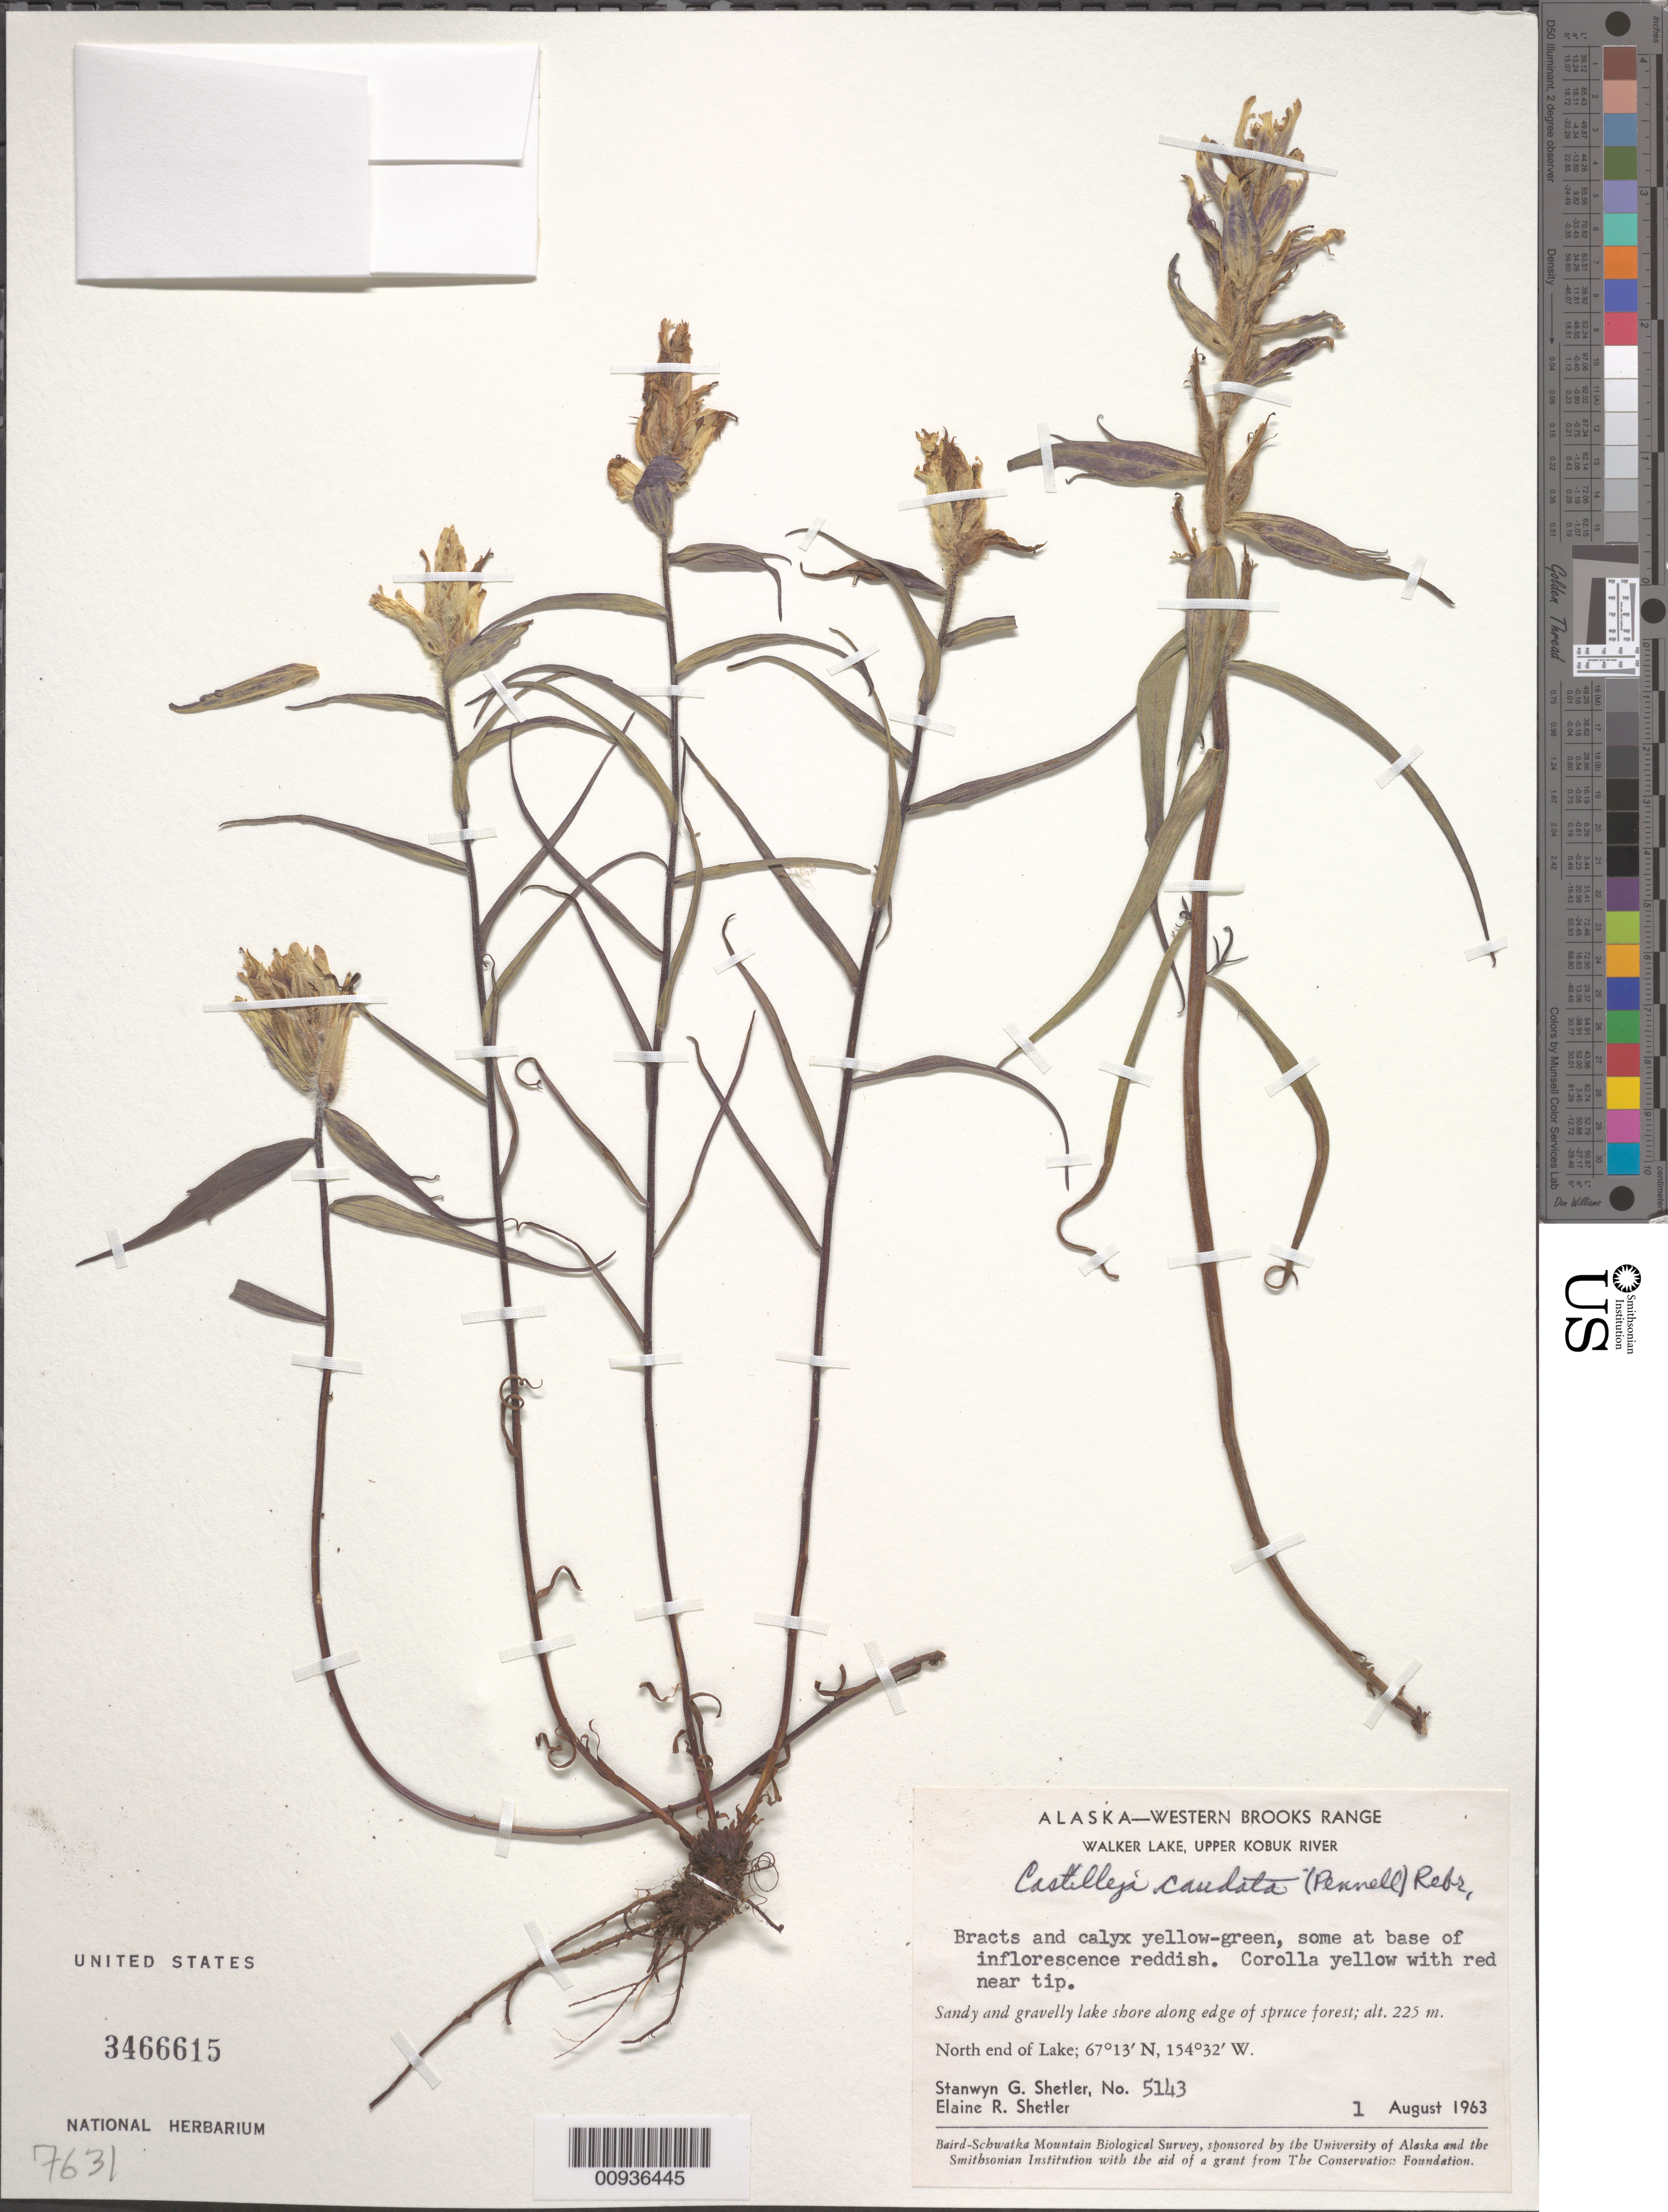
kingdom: Plantae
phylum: Tracheophyta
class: Magnoliopsida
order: Lamiales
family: Orobanchaceae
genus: Castilleja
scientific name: Castilleja caudata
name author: (Pennell) Rebrist.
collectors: S. Shetler & E. R. Shetler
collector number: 5143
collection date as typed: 01 Aug 1963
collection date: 1963-08-01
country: United States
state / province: Alaska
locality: North end of Walker Lake. Western Brooks Range, Upper Kobuk River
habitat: Sandy and gravelly lake shore along edge of spruce forest.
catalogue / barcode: US 3466615